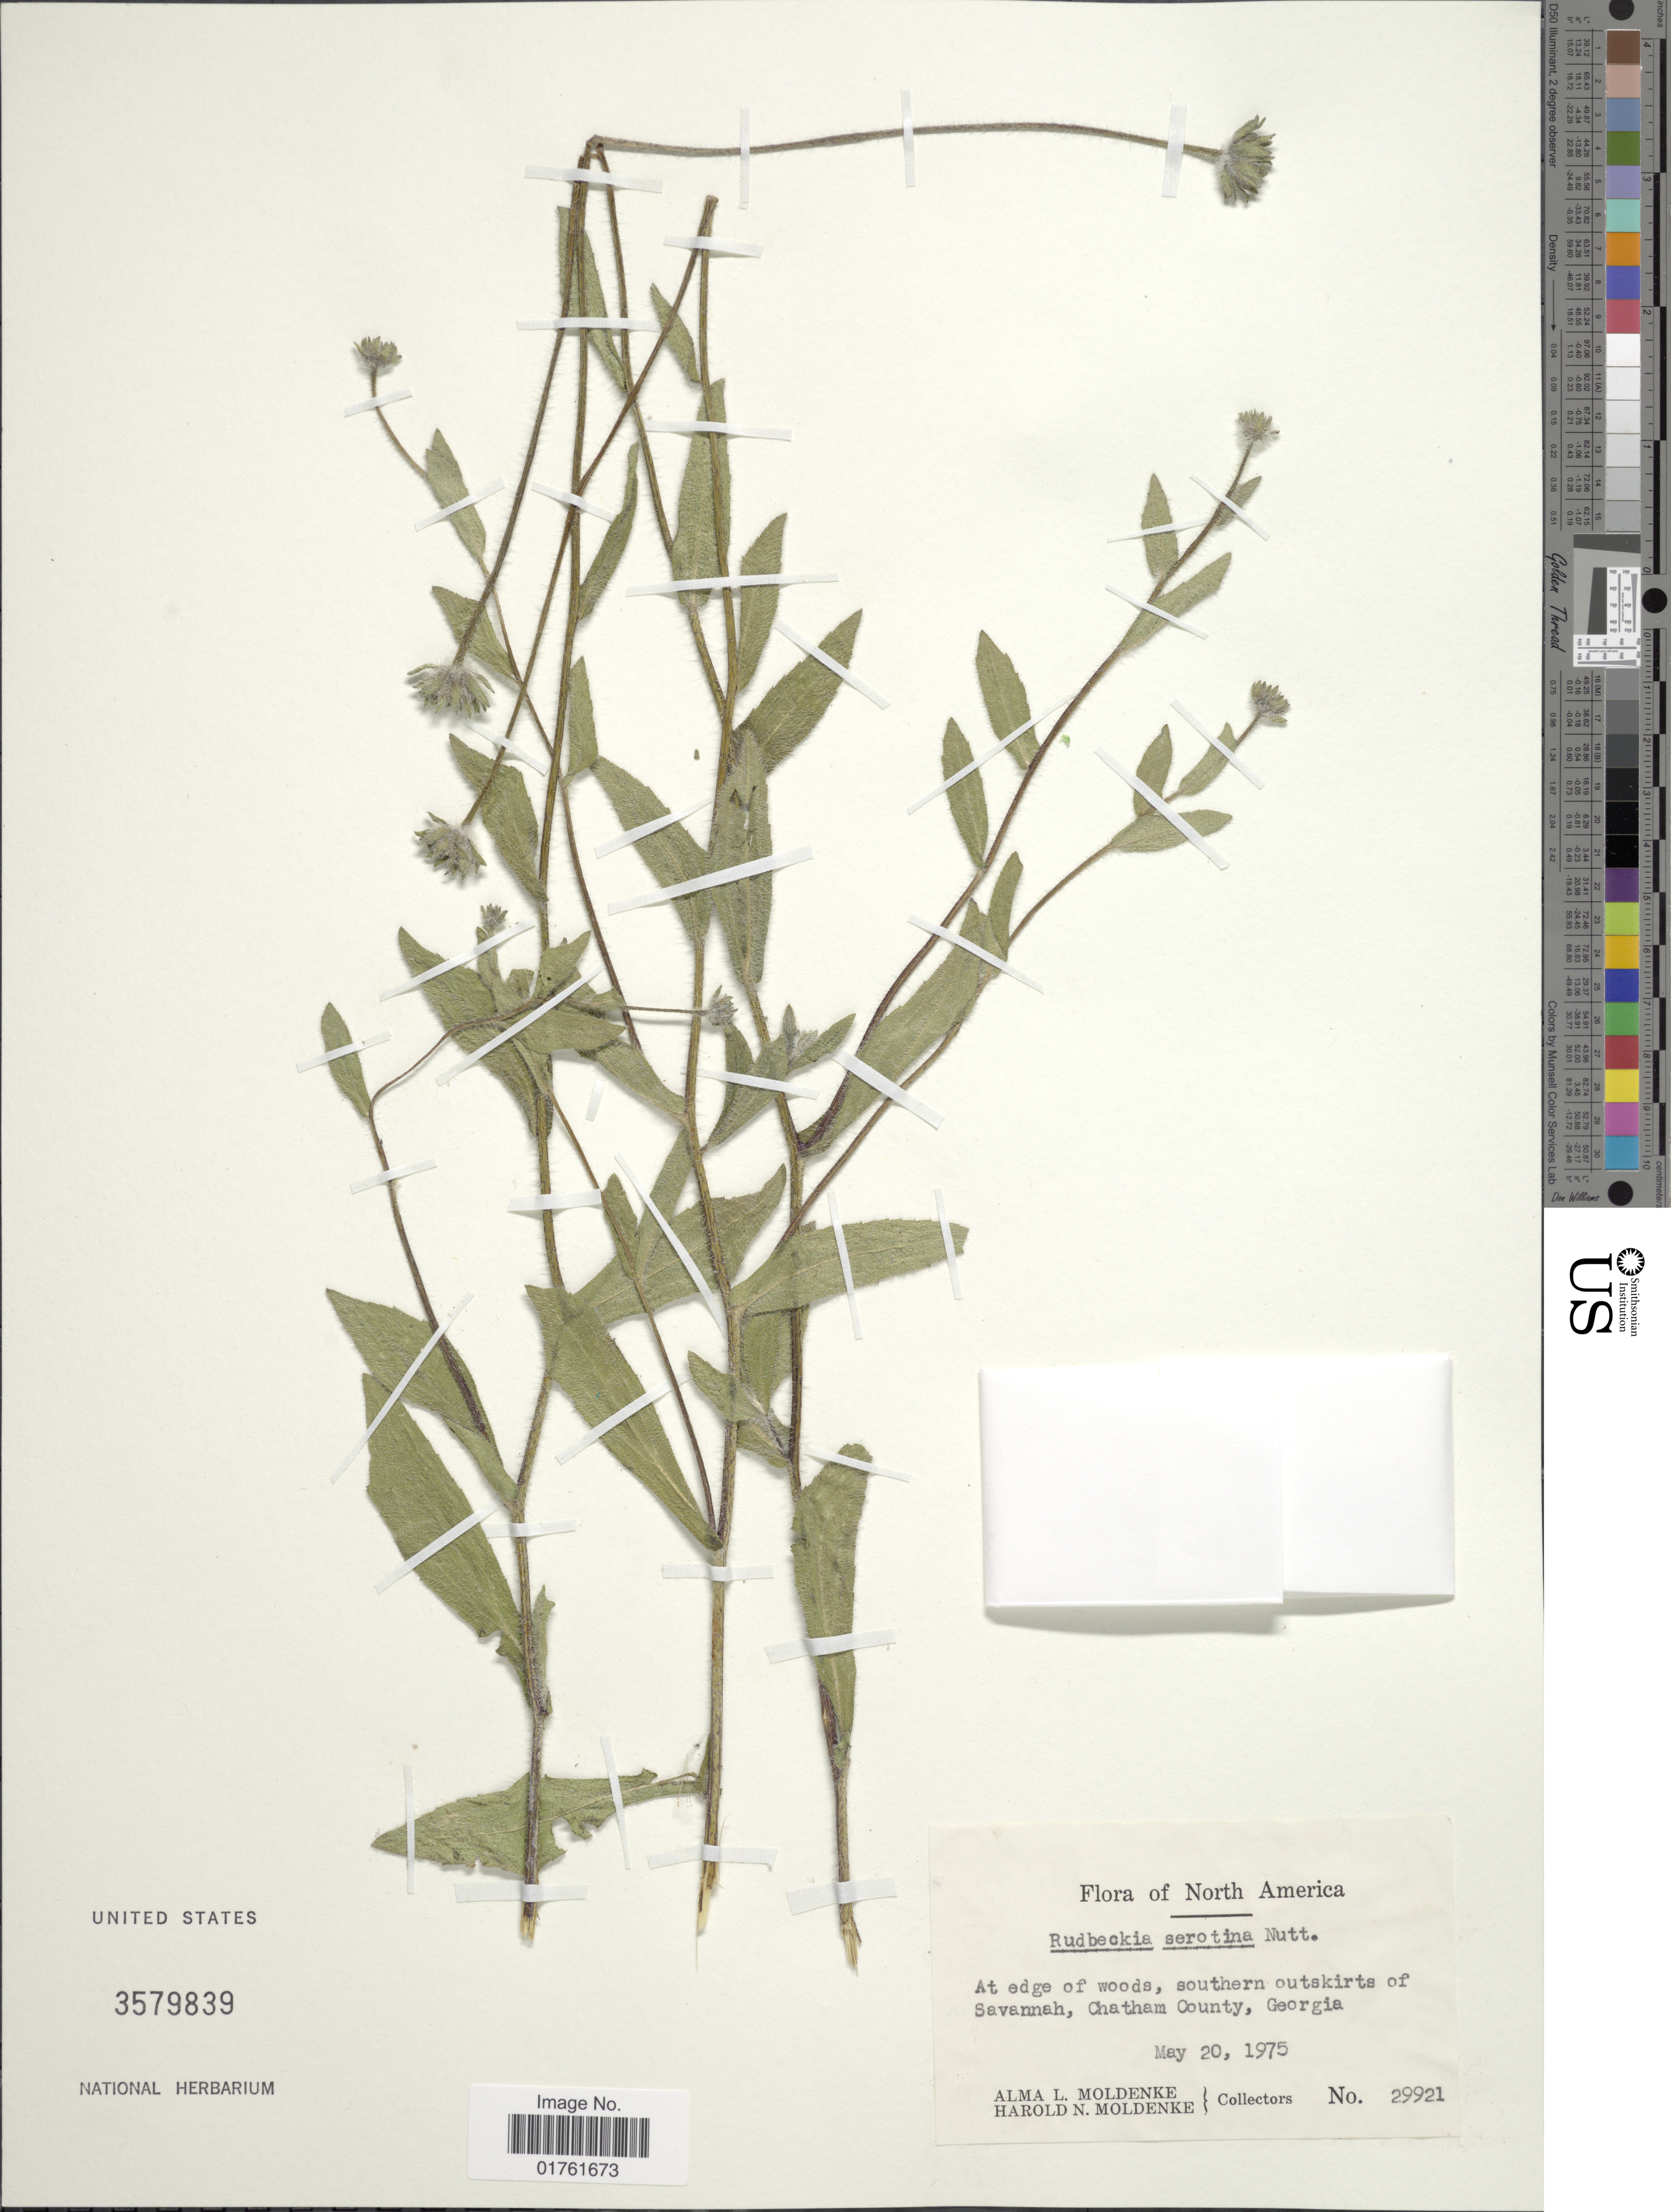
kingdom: Plantae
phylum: Tracheophyta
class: Magnoliopsida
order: Asterales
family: Asteraceae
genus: Rudbeckia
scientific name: Rudbeckia serotina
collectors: A. L. Moldenke & H. N. Moldenke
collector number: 29921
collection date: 1975-05-20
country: United States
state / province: Georgia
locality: At edge of woods, southern outskirts of Savannah, Chatham County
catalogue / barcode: US 3579839